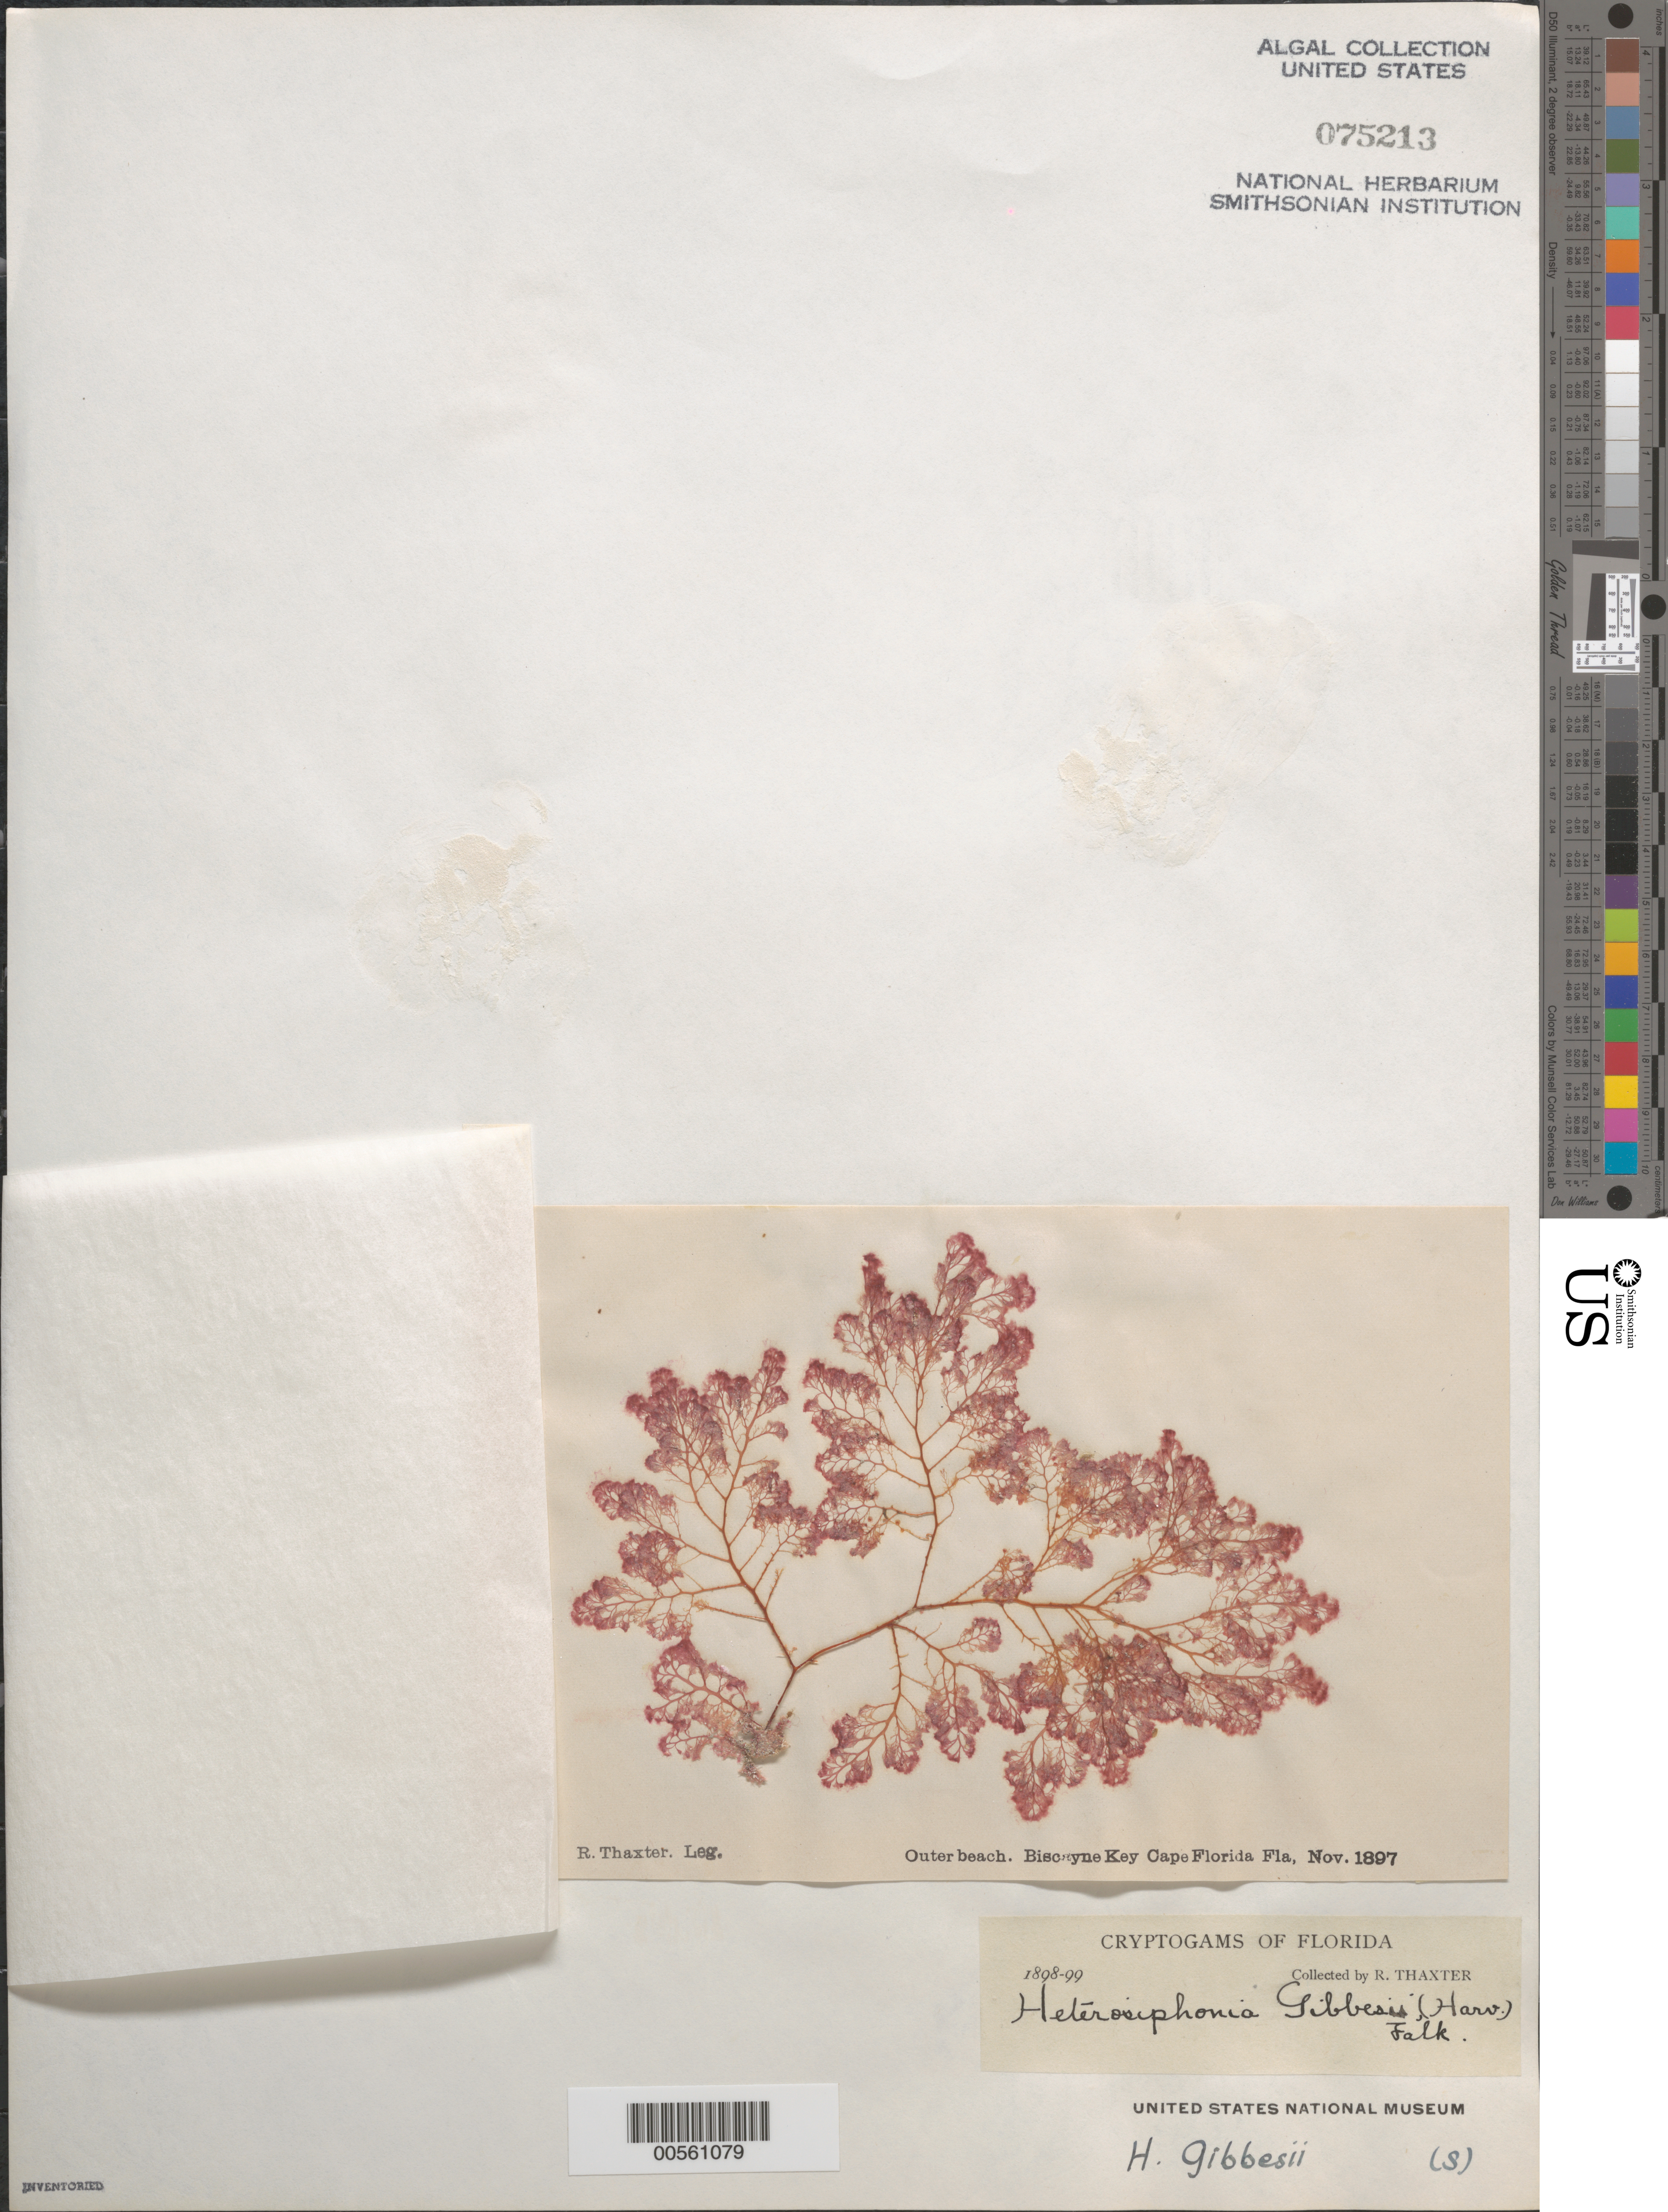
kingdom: Plantae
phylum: Rhodophyta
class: Florideophyceae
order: Ceramiales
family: Dasyaceae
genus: Heterosiphonia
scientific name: Heterosiphonia gibbesii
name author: (Harv.)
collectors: R. Thaxter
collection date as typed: Nov 1897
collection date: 1897-11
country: United States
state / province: Florida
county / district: Miami-Dade County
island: Key Biscayne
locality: Cape Florida, outer beach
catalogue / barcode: US 75213